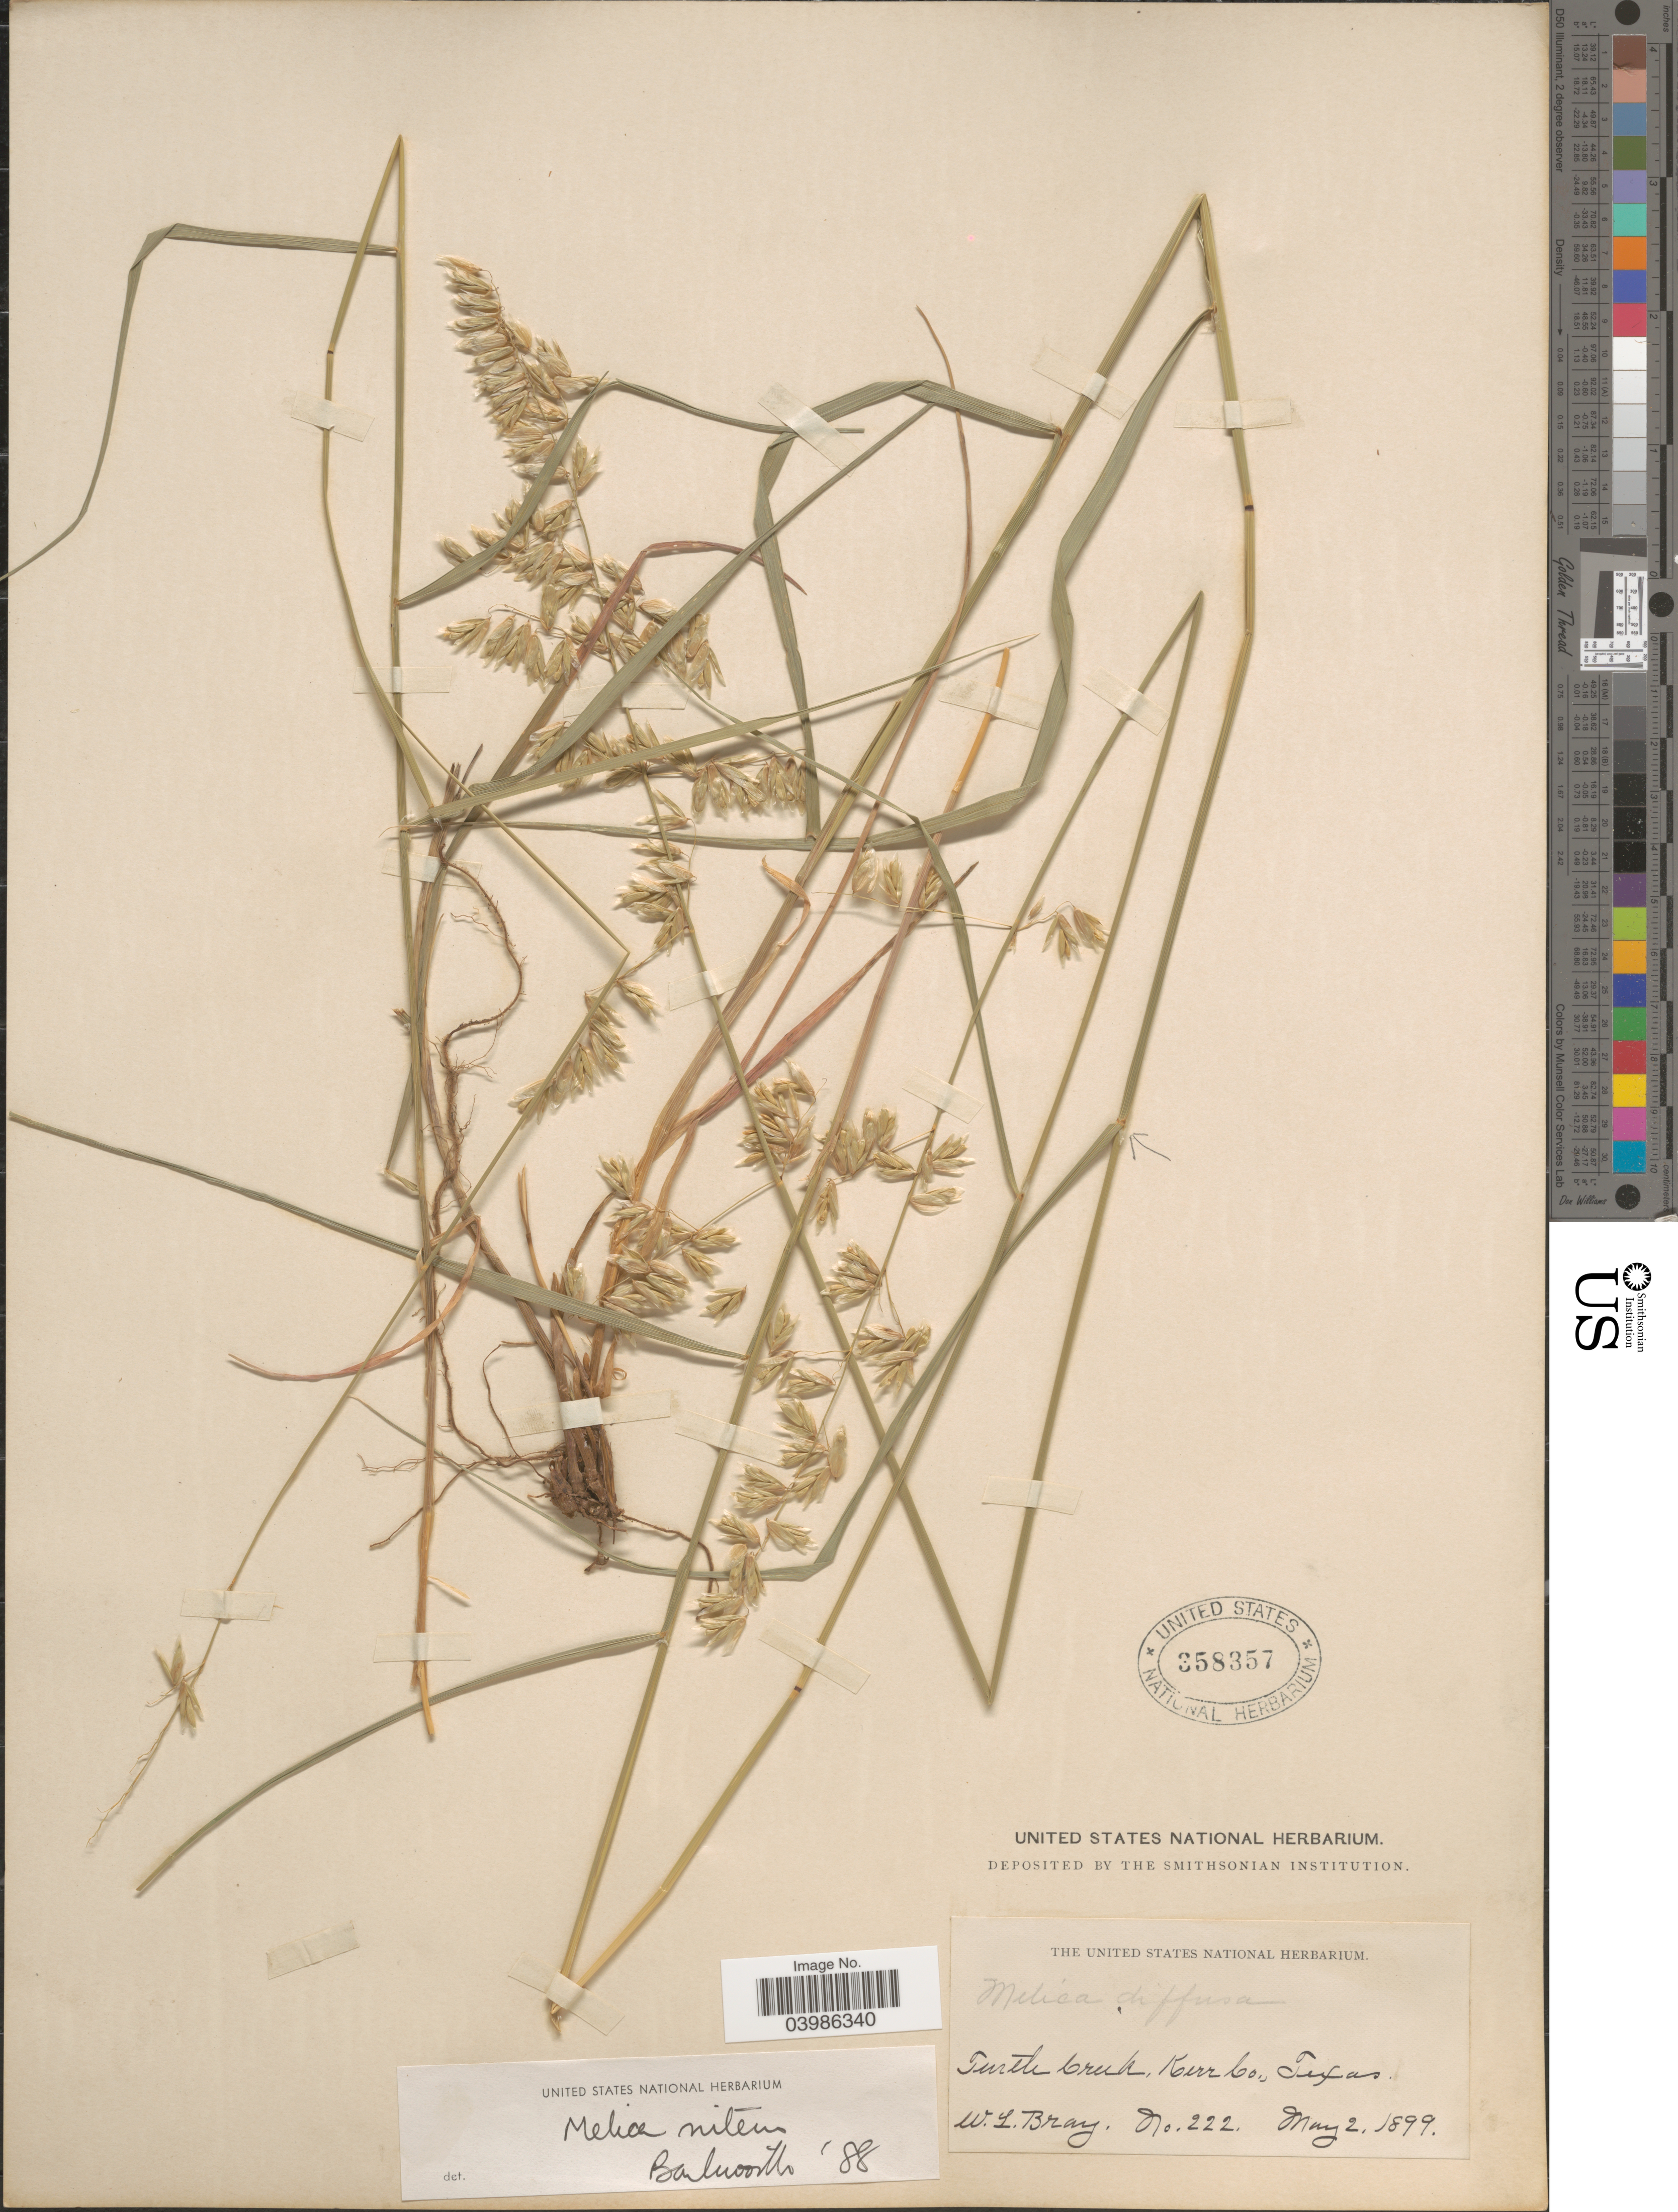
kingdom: Plantae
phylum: Tracheophyta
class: Liliopsida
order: Poales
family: Poaceae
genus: Melica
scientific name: Melica nitens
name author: (Scribn.) Nutt. ex Piper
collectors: W. L. Bray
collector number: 222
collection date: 1899-05-02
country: United States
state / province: Texas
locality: Turtle Creek, Kerr Co.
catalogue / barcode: US 358357